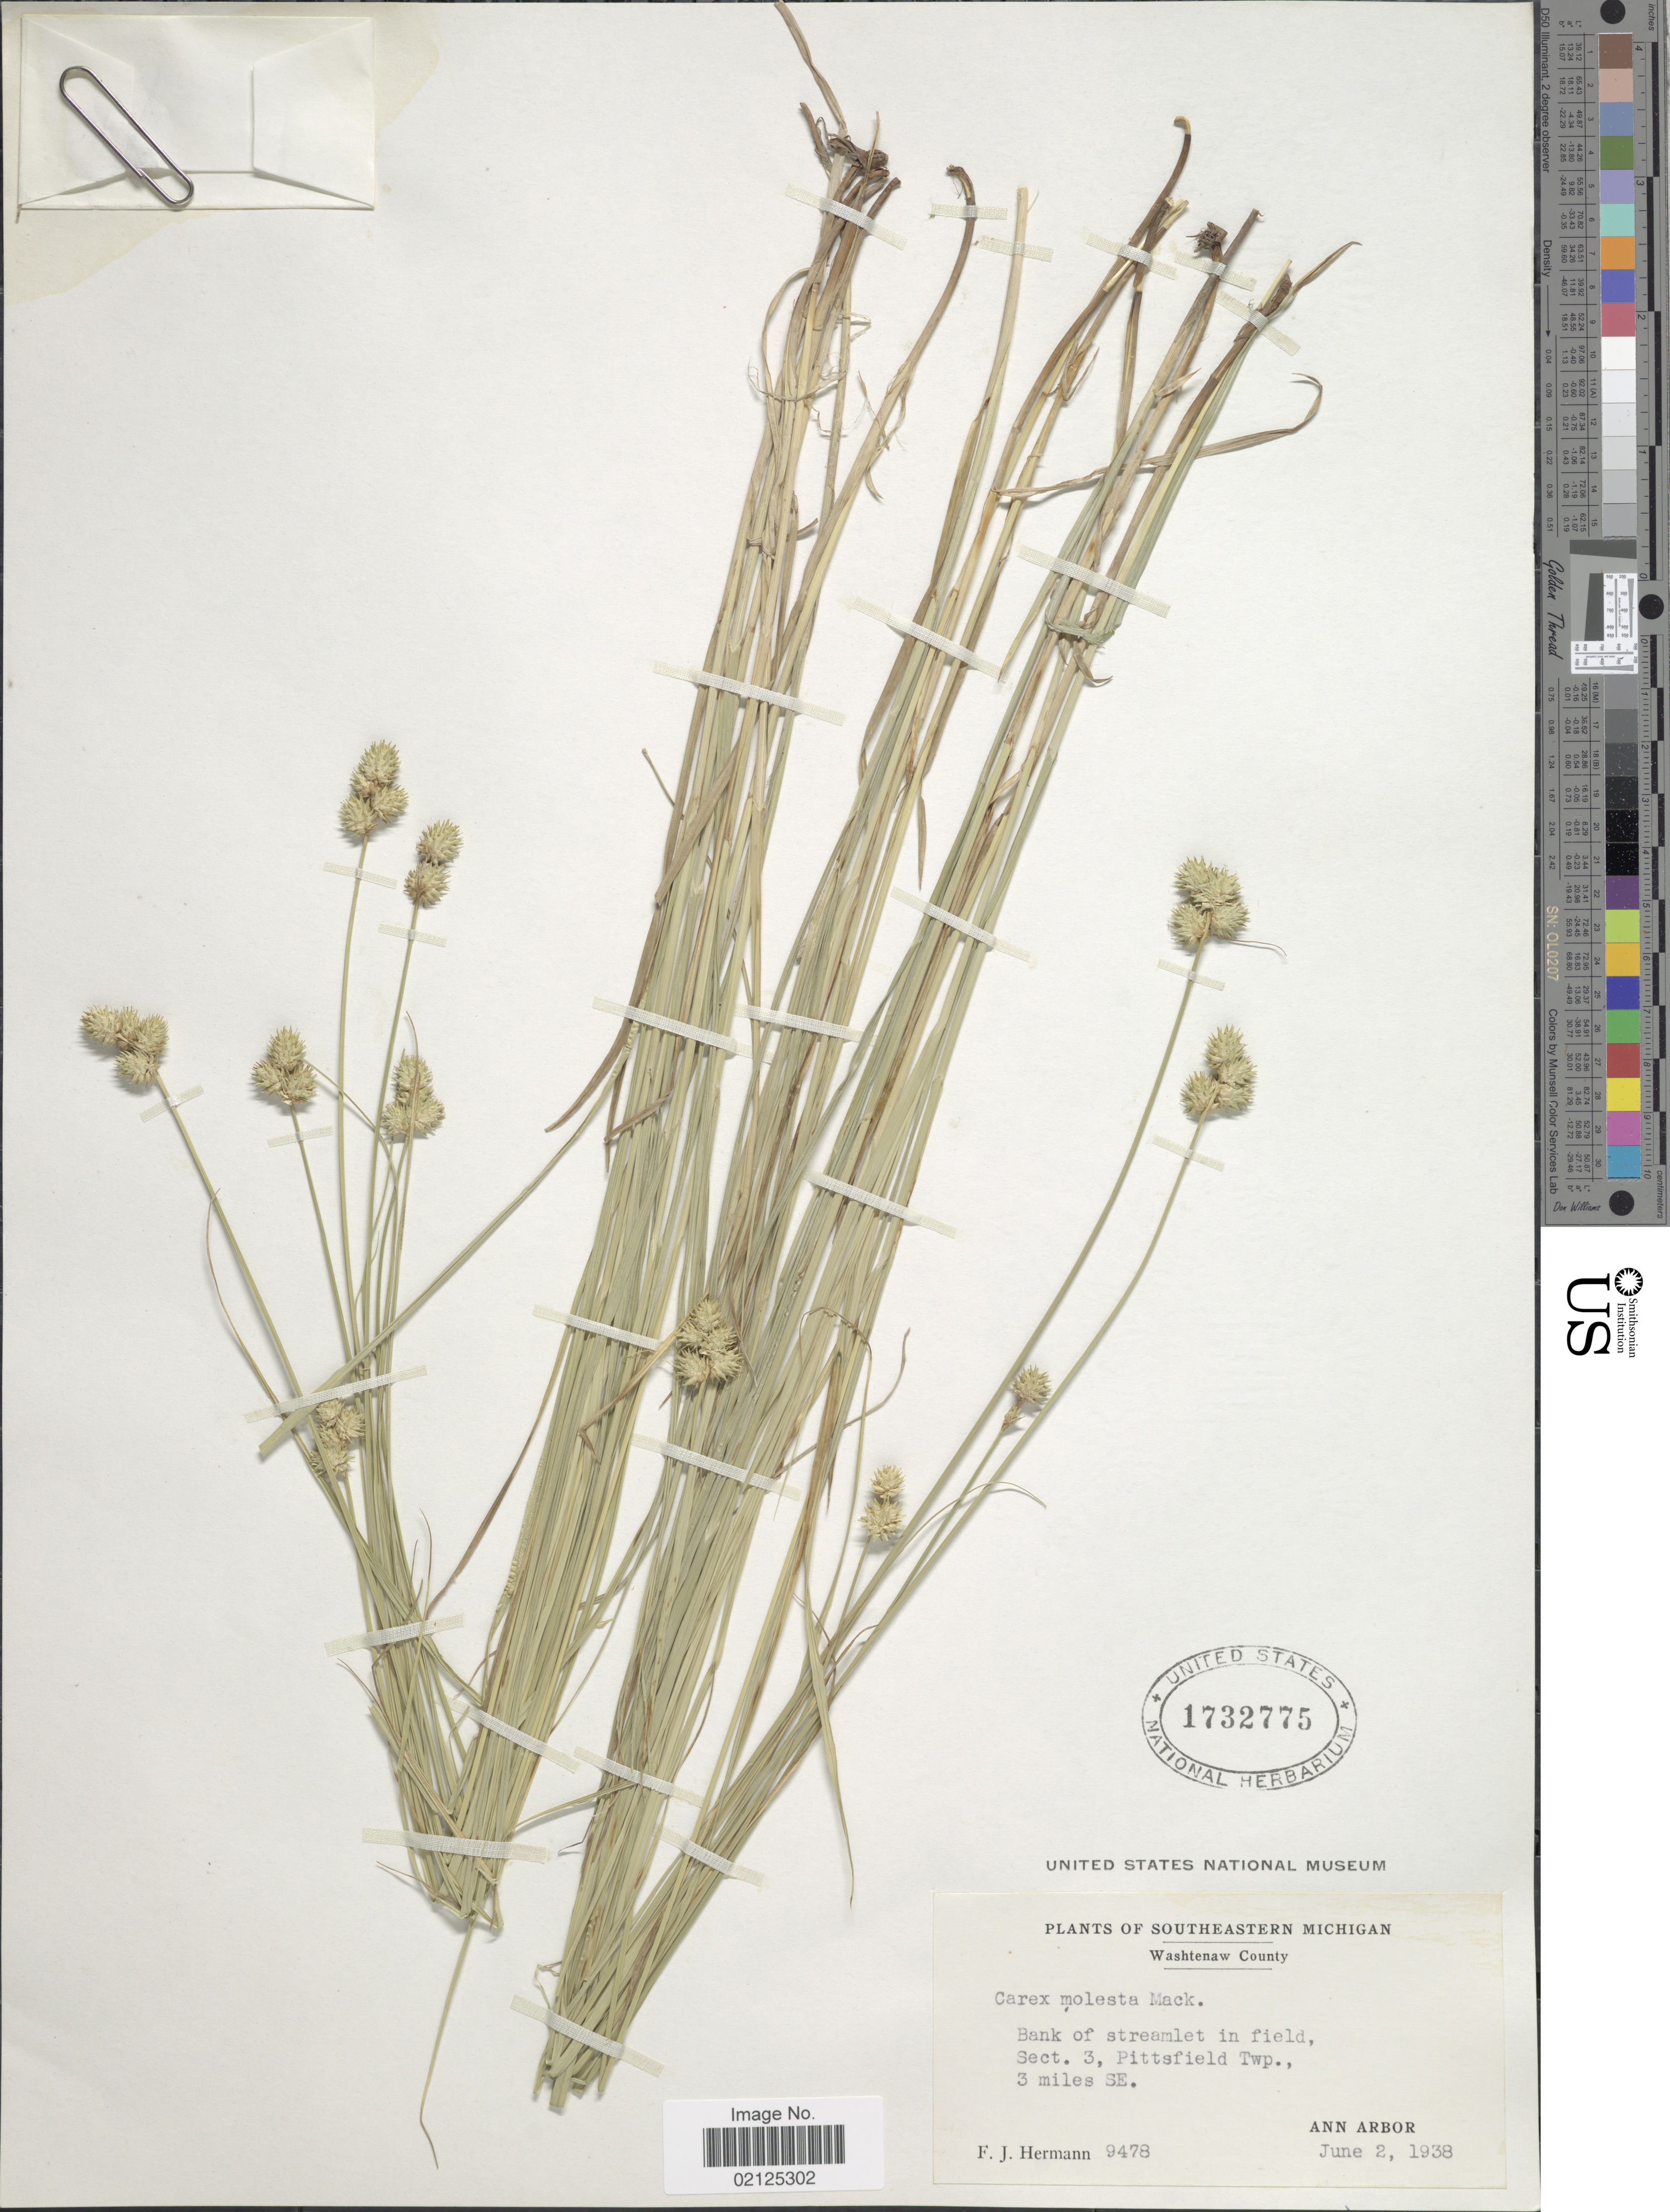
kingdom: Plantae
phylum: Tracheophyta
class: Liliopsida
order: Poales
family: Cyperaceae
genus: Carex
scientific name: Carex molesta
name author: Mack.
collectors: F. J. Hermann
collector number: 9478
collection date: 1938-06-02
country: United States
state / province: Michigan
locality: Southeastern Michigan, Washtenaw County, Bank of streamlet in field, Sect. 3, Pittsfield Twp., 3 miles SE Ann Arbor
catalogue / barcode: US 1732775